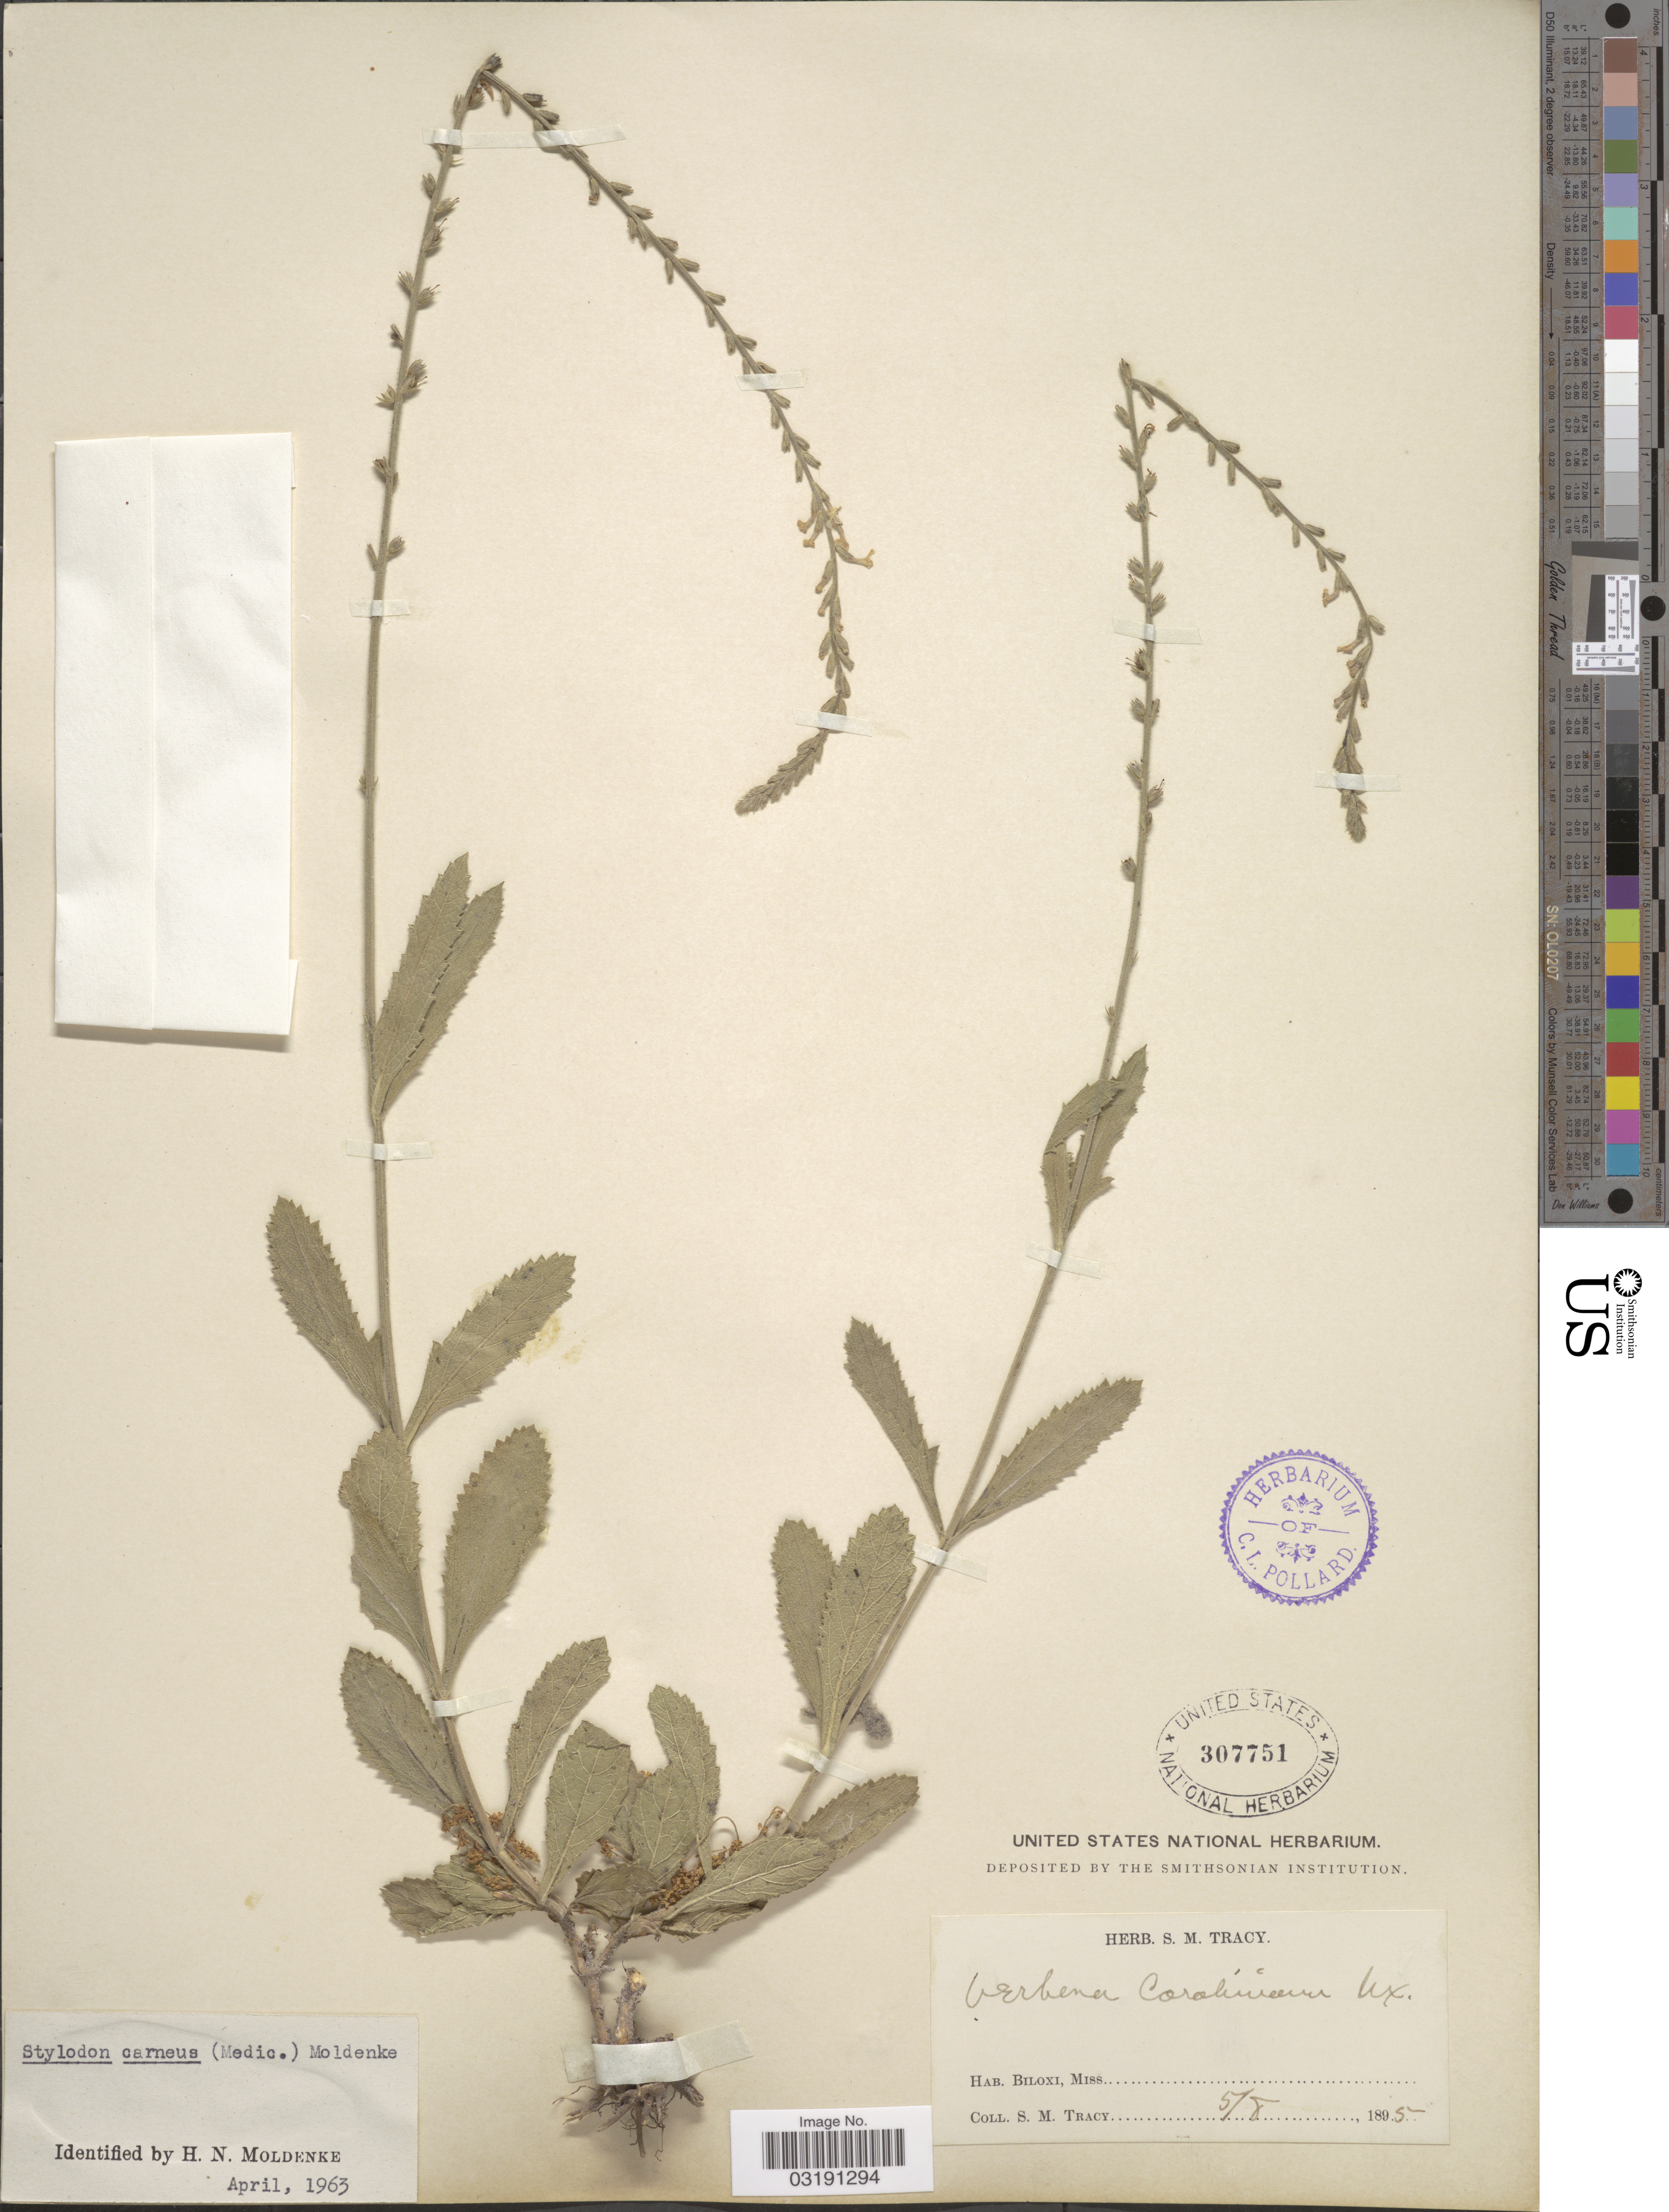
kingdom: Plantae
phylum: Tracheophyta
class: Magnoliopsida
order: Lamiales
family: Verbenaceae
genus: Verbena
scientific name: Verbena carnea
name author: Medik.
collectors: S. M. Tracy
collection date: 1895-05-08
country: United States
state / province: Mississippi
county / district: Harrison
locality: Biloxi, Miss.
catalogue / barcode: US 307751